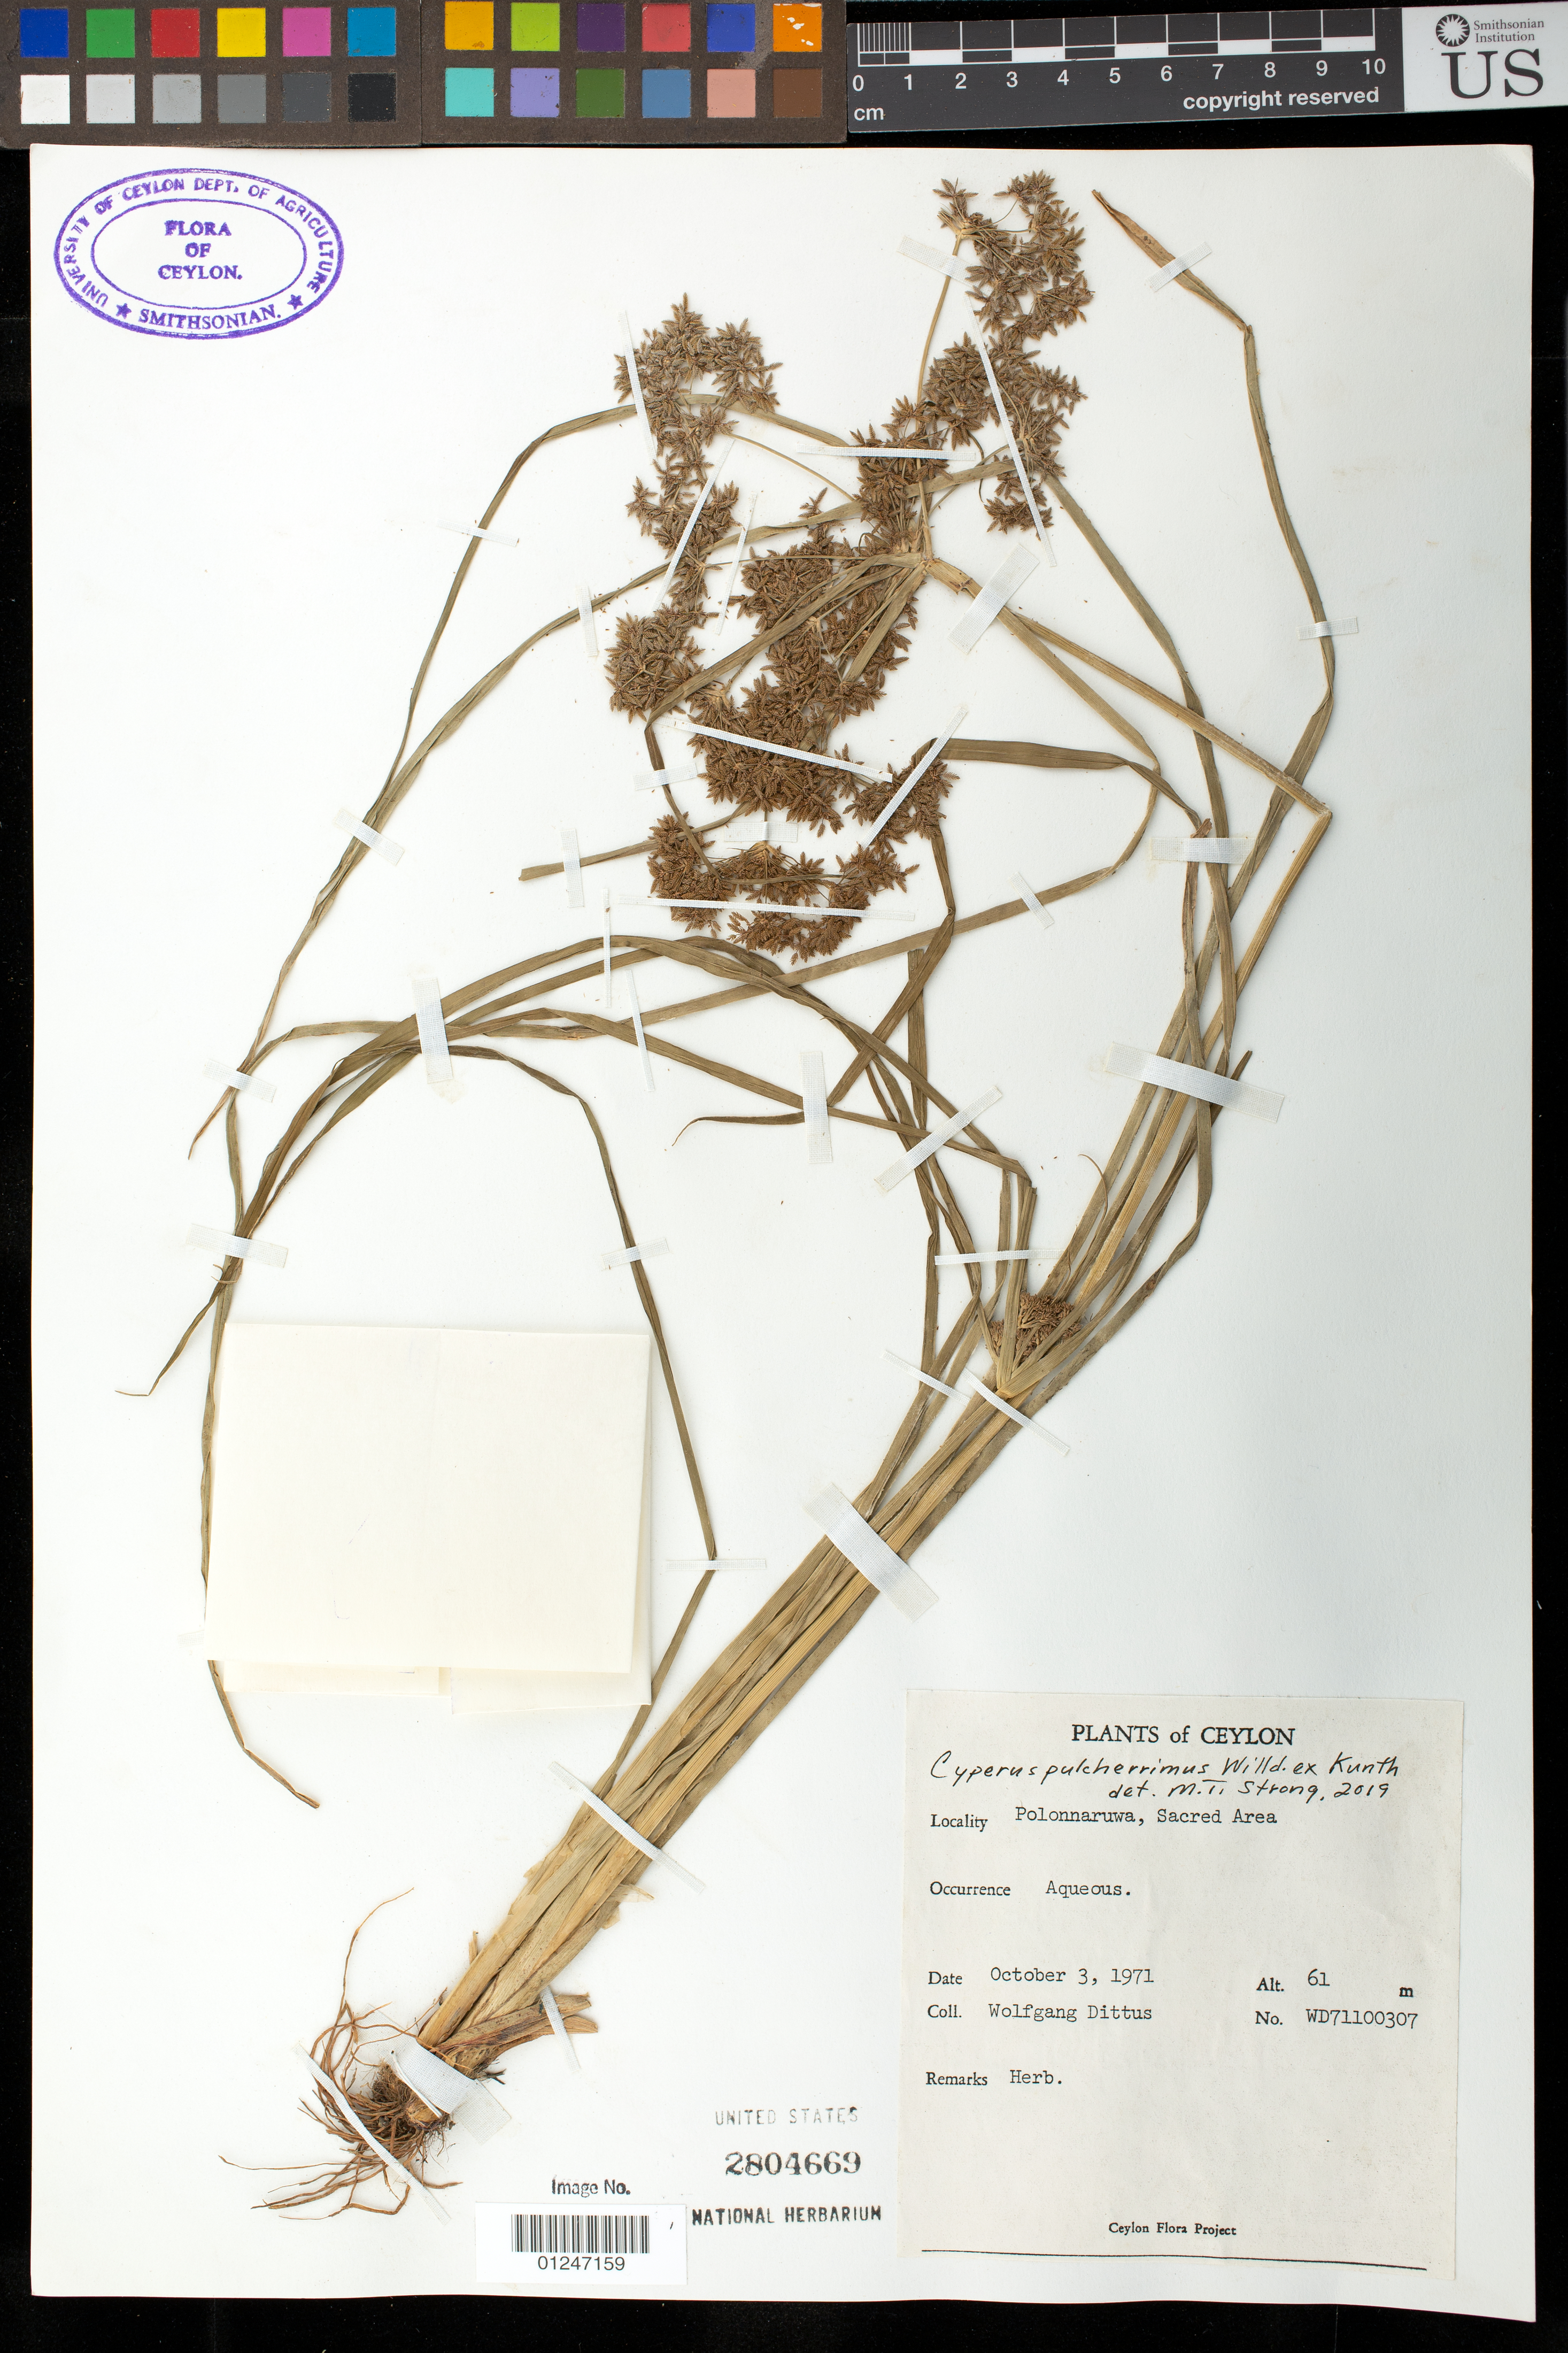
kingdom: Plantae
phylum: Tracheophyta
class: Liliopsida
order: Poales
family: Cyperaceae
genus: Cyperus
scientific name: Cyperus pulcherrimus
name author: Kunth ex Willd.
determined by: Strong, Mark T., (BOT), Smithsonian Institution - National Museum of Natural History (UNITED STATES)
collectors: W. Dittus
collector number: WD71100307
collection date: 1971-10-03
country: Sri Lanka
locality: Ceylon. Polonnaruwa, Sacred Area.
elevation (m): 61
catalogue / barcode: US 2804669